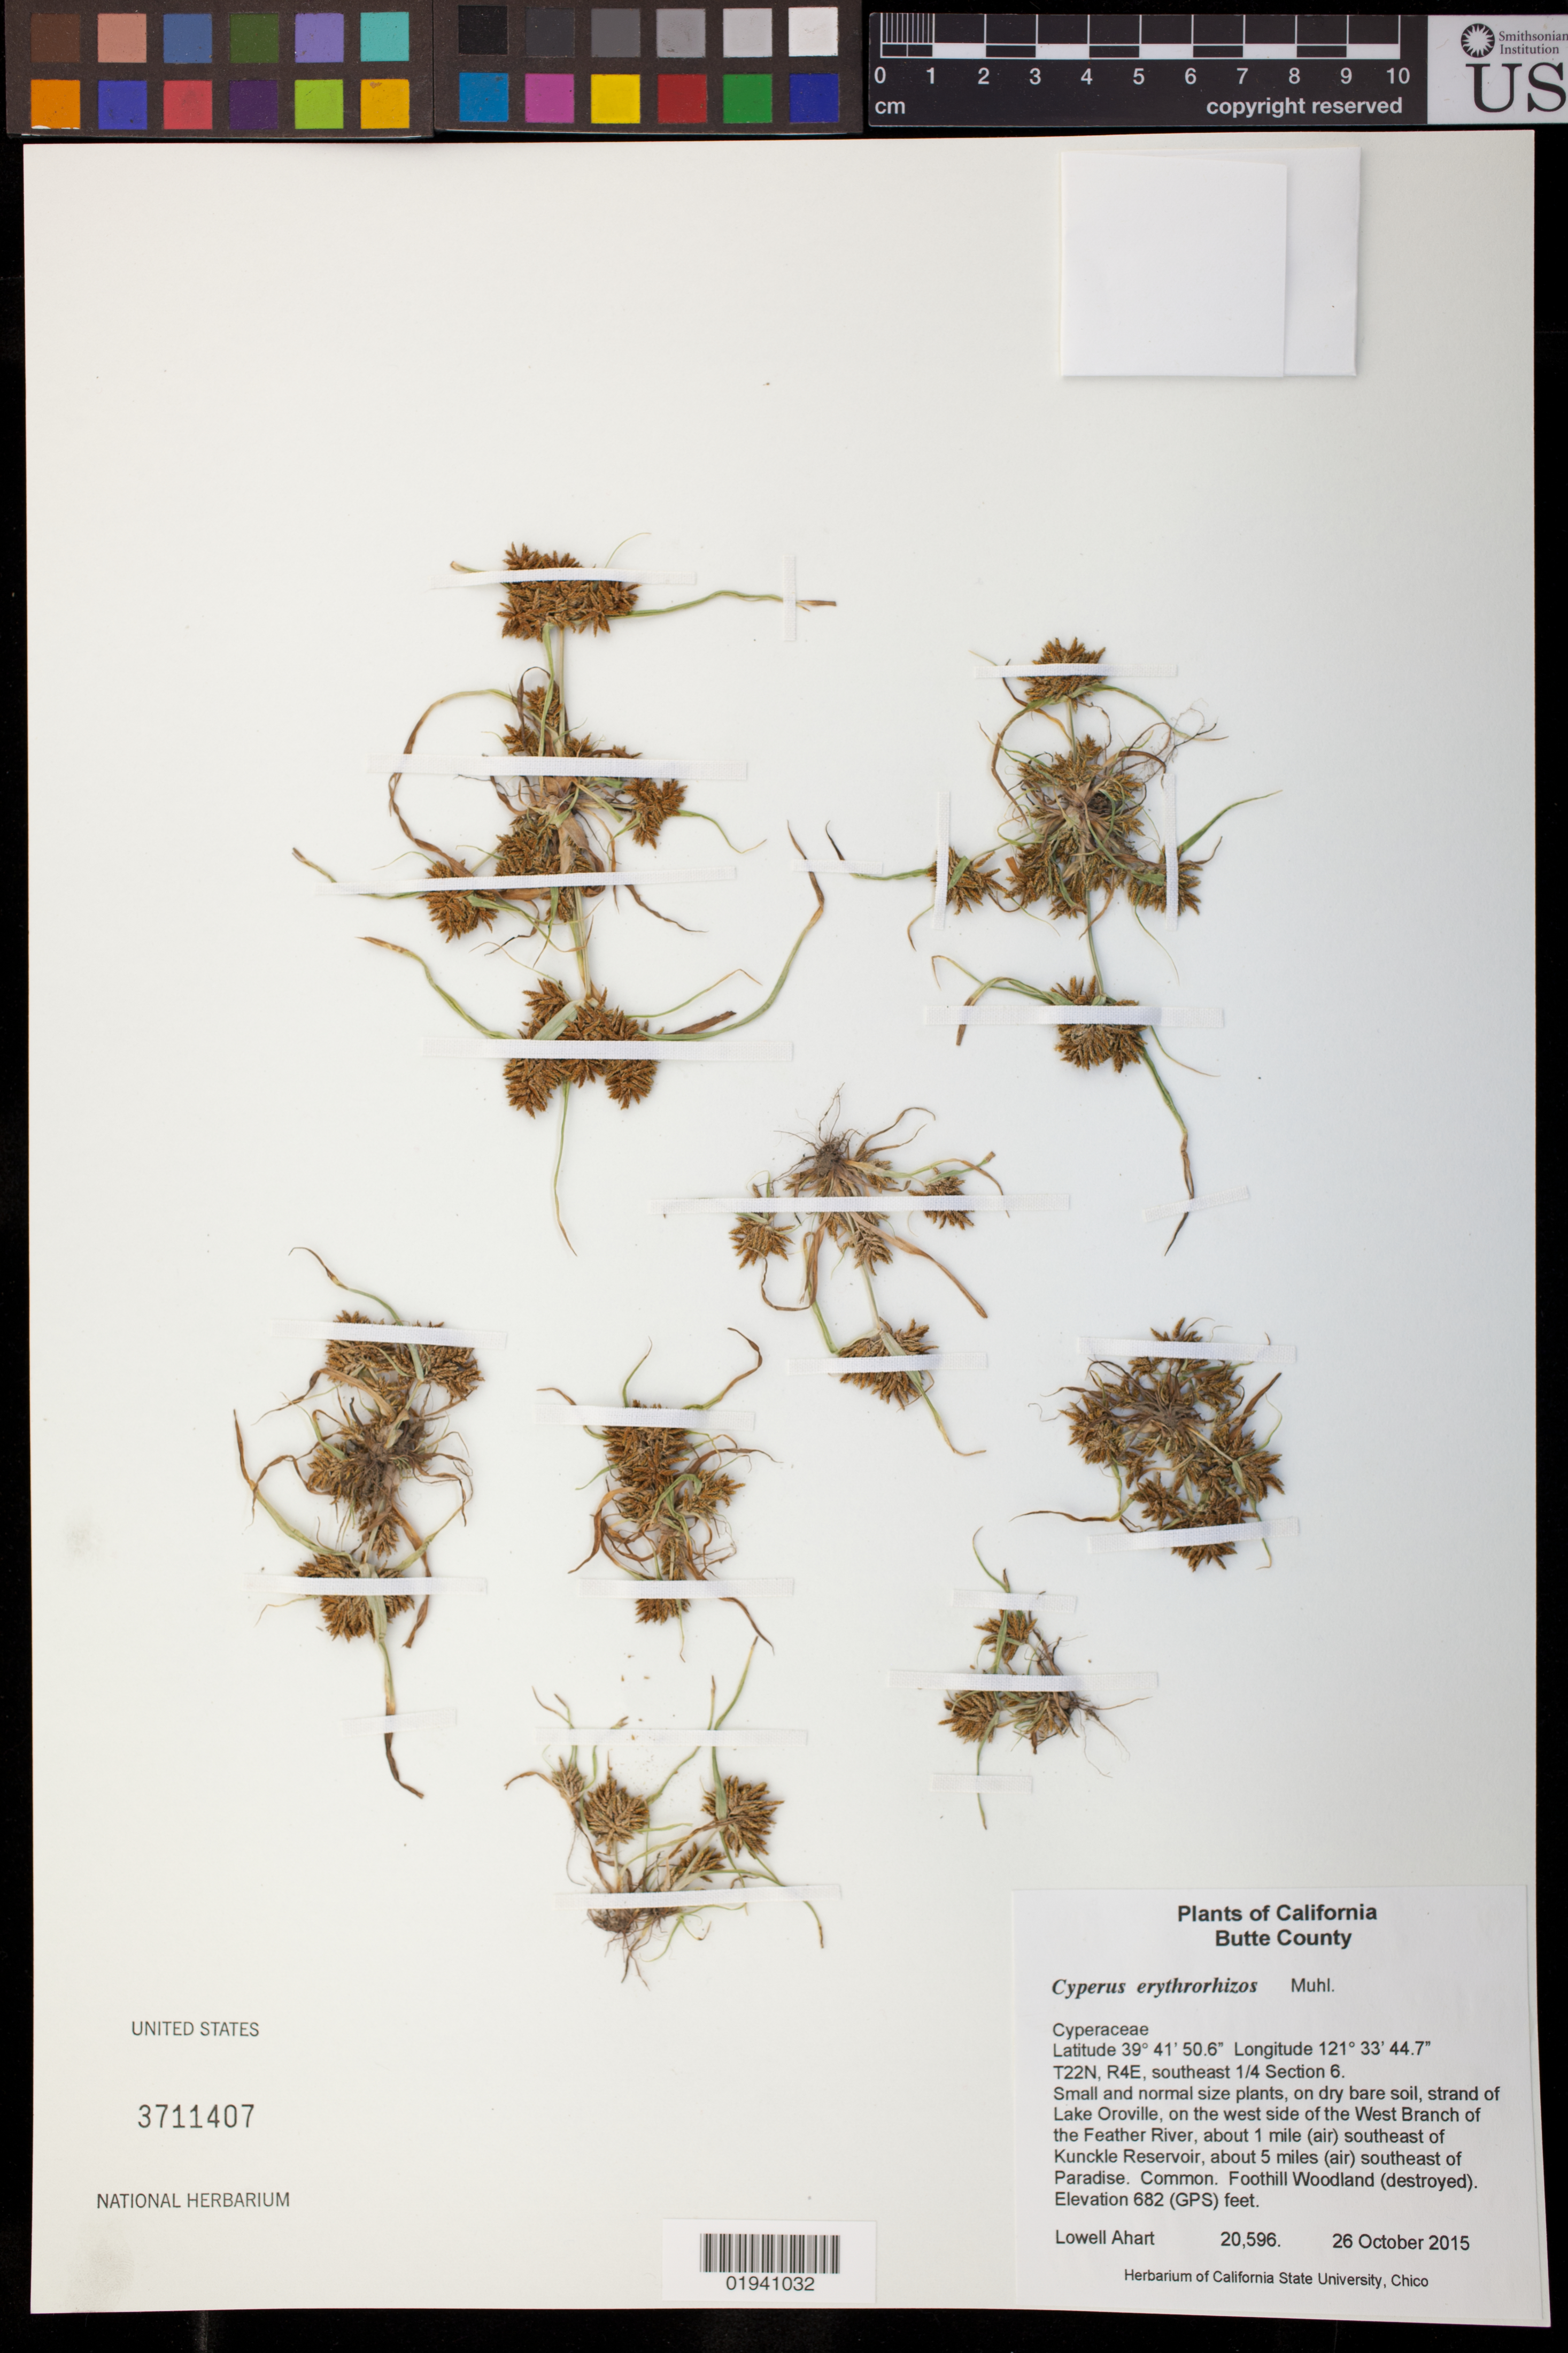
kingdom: Plantae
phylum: Tracheophyta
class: Liliopsida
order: Poales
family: Cyperaceae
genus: Cyperus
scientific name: Cyperus erythrorhizos Muhl.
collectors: L. Ahart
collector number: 20596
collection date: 2015-10-26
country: United States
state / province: California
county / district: Butte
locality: Strand of Lake Oroville, on the west side of the West Branch of the Feather River, about 1 mile (air) southeast of Knuckle Reservoir, about 5 miles (air) southeast of Paradise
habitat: on dry bare soil, foothill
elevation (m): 208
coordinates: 39 41 15.5, 121 11 48.7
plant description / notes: T22N, R4E, southeast 1/4 Section 6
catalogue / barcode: US 3711407